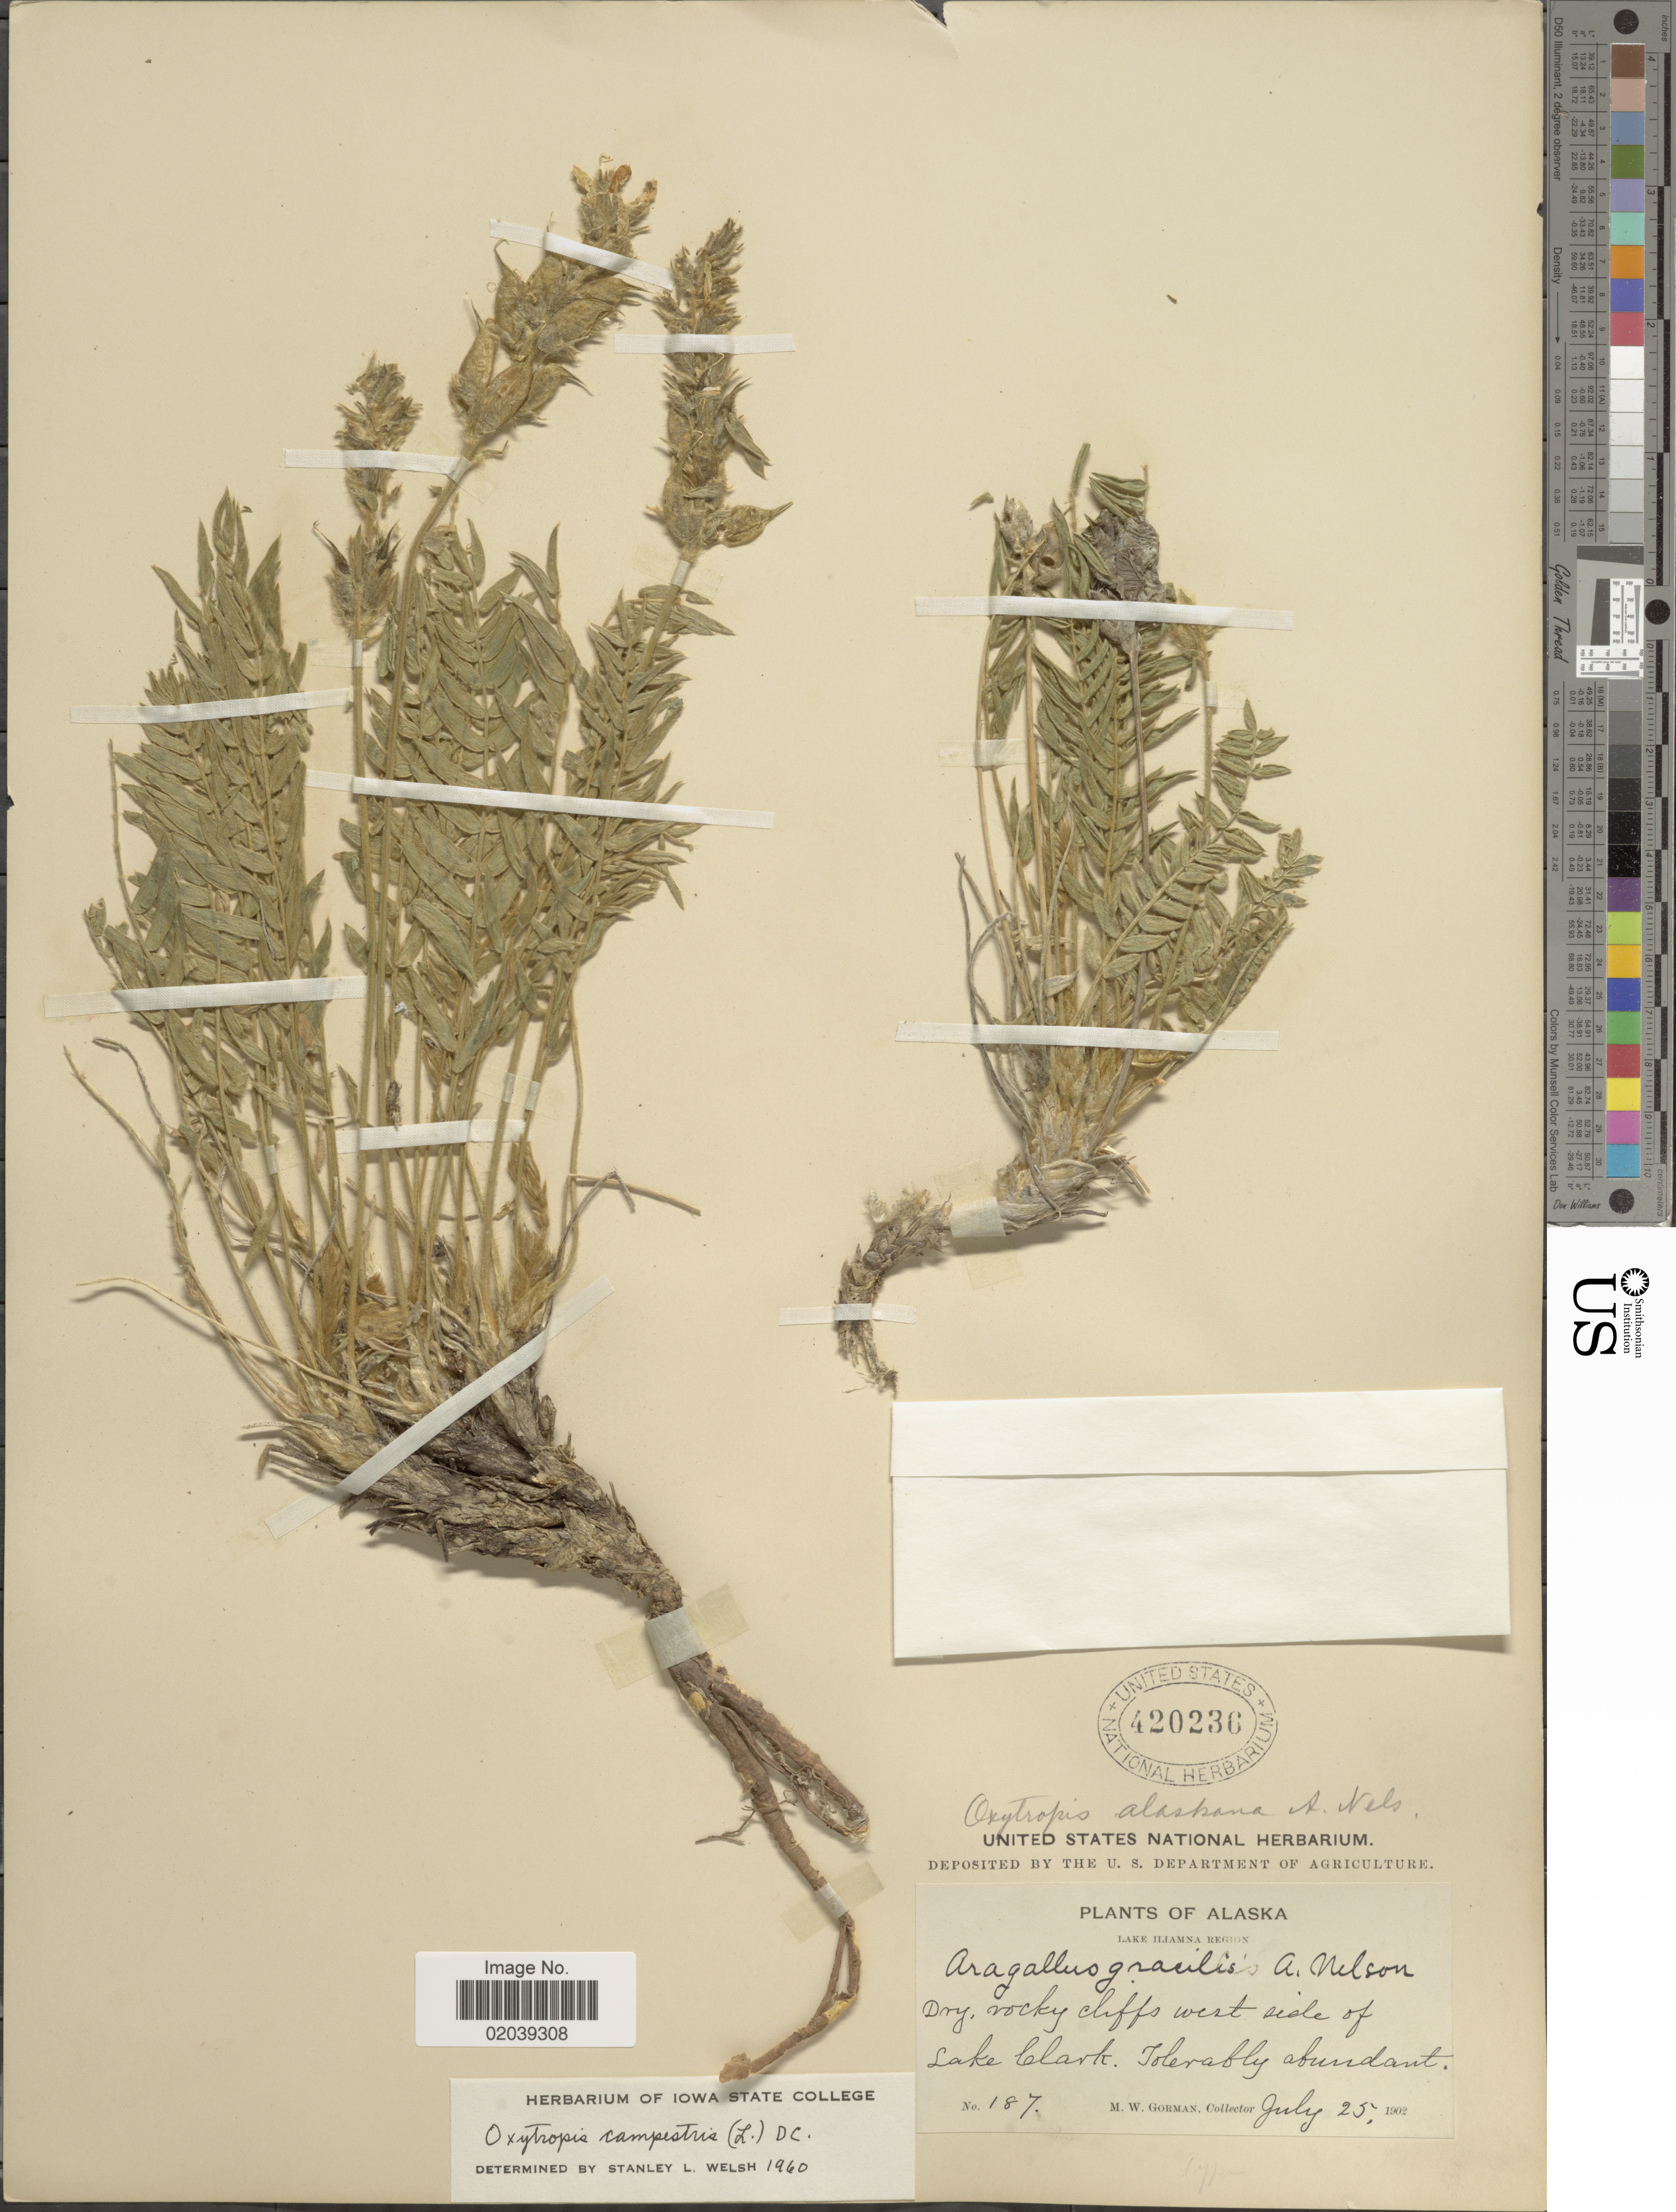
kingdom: Plantae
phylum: Tracheophyta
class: Magnoliopsida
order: Fabales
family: Fabaceae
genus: Oxytropis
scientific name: Oxytropis campestris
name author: (L.) DC.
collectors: M. W. Gorman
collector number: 187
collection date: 1902-07-25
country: United States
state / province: Alaska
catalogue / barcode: US 420236